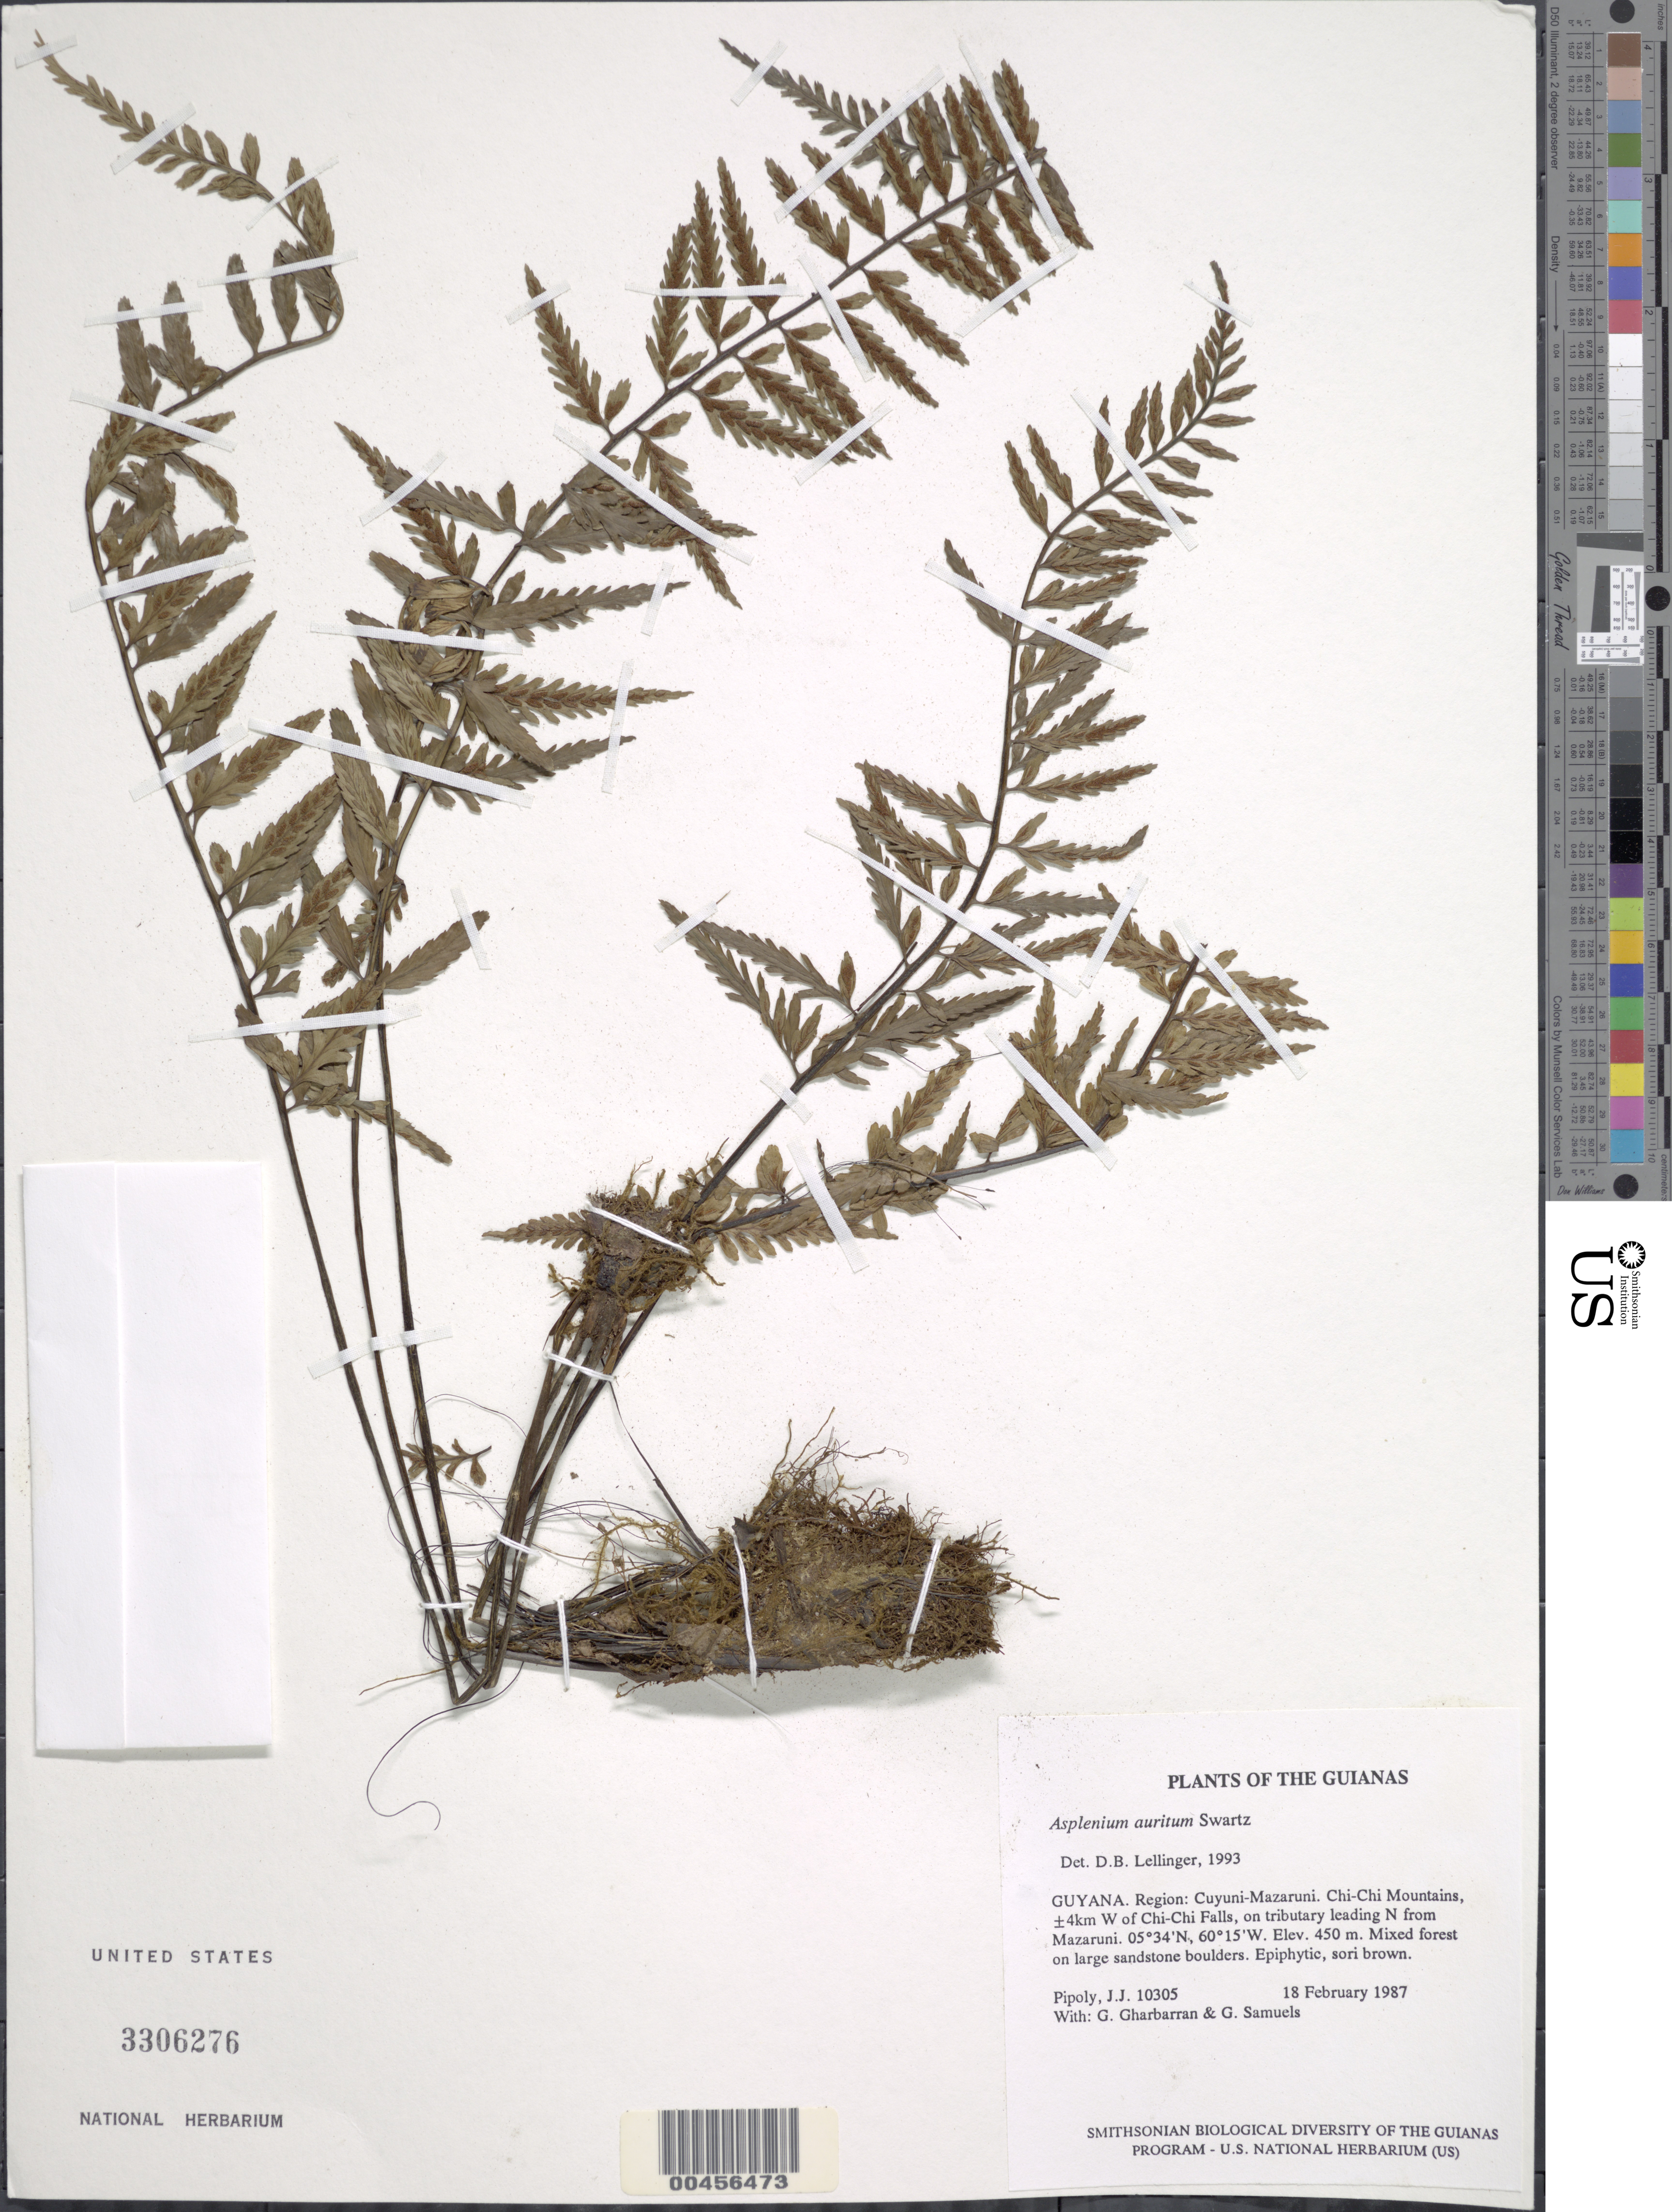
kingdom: Plantae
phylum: Tracheophyta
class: Polypodiopsida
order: Polypodiales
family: Aspleniaceae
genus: Asplenium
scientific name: Asplenium auritum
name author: Sw.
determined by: Lellinger, David B., (BOT), Smithsonian Institution - National Museum of Natural History (UNITED STATES)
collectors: J. J. Pipoly, G. Gharbarran & G. Samuels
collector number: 10305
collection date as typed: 18 February 1987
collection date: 1987-02-18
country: Guyana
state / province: Cuyuni-Mazaruni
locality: Chi-Chi Mountains, ±4km W of Chi-Chi Falls, on tributary leading N from Mazaruni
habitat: Mixed forest on large sandstone boulders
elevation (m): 450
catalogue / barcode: US 3306276